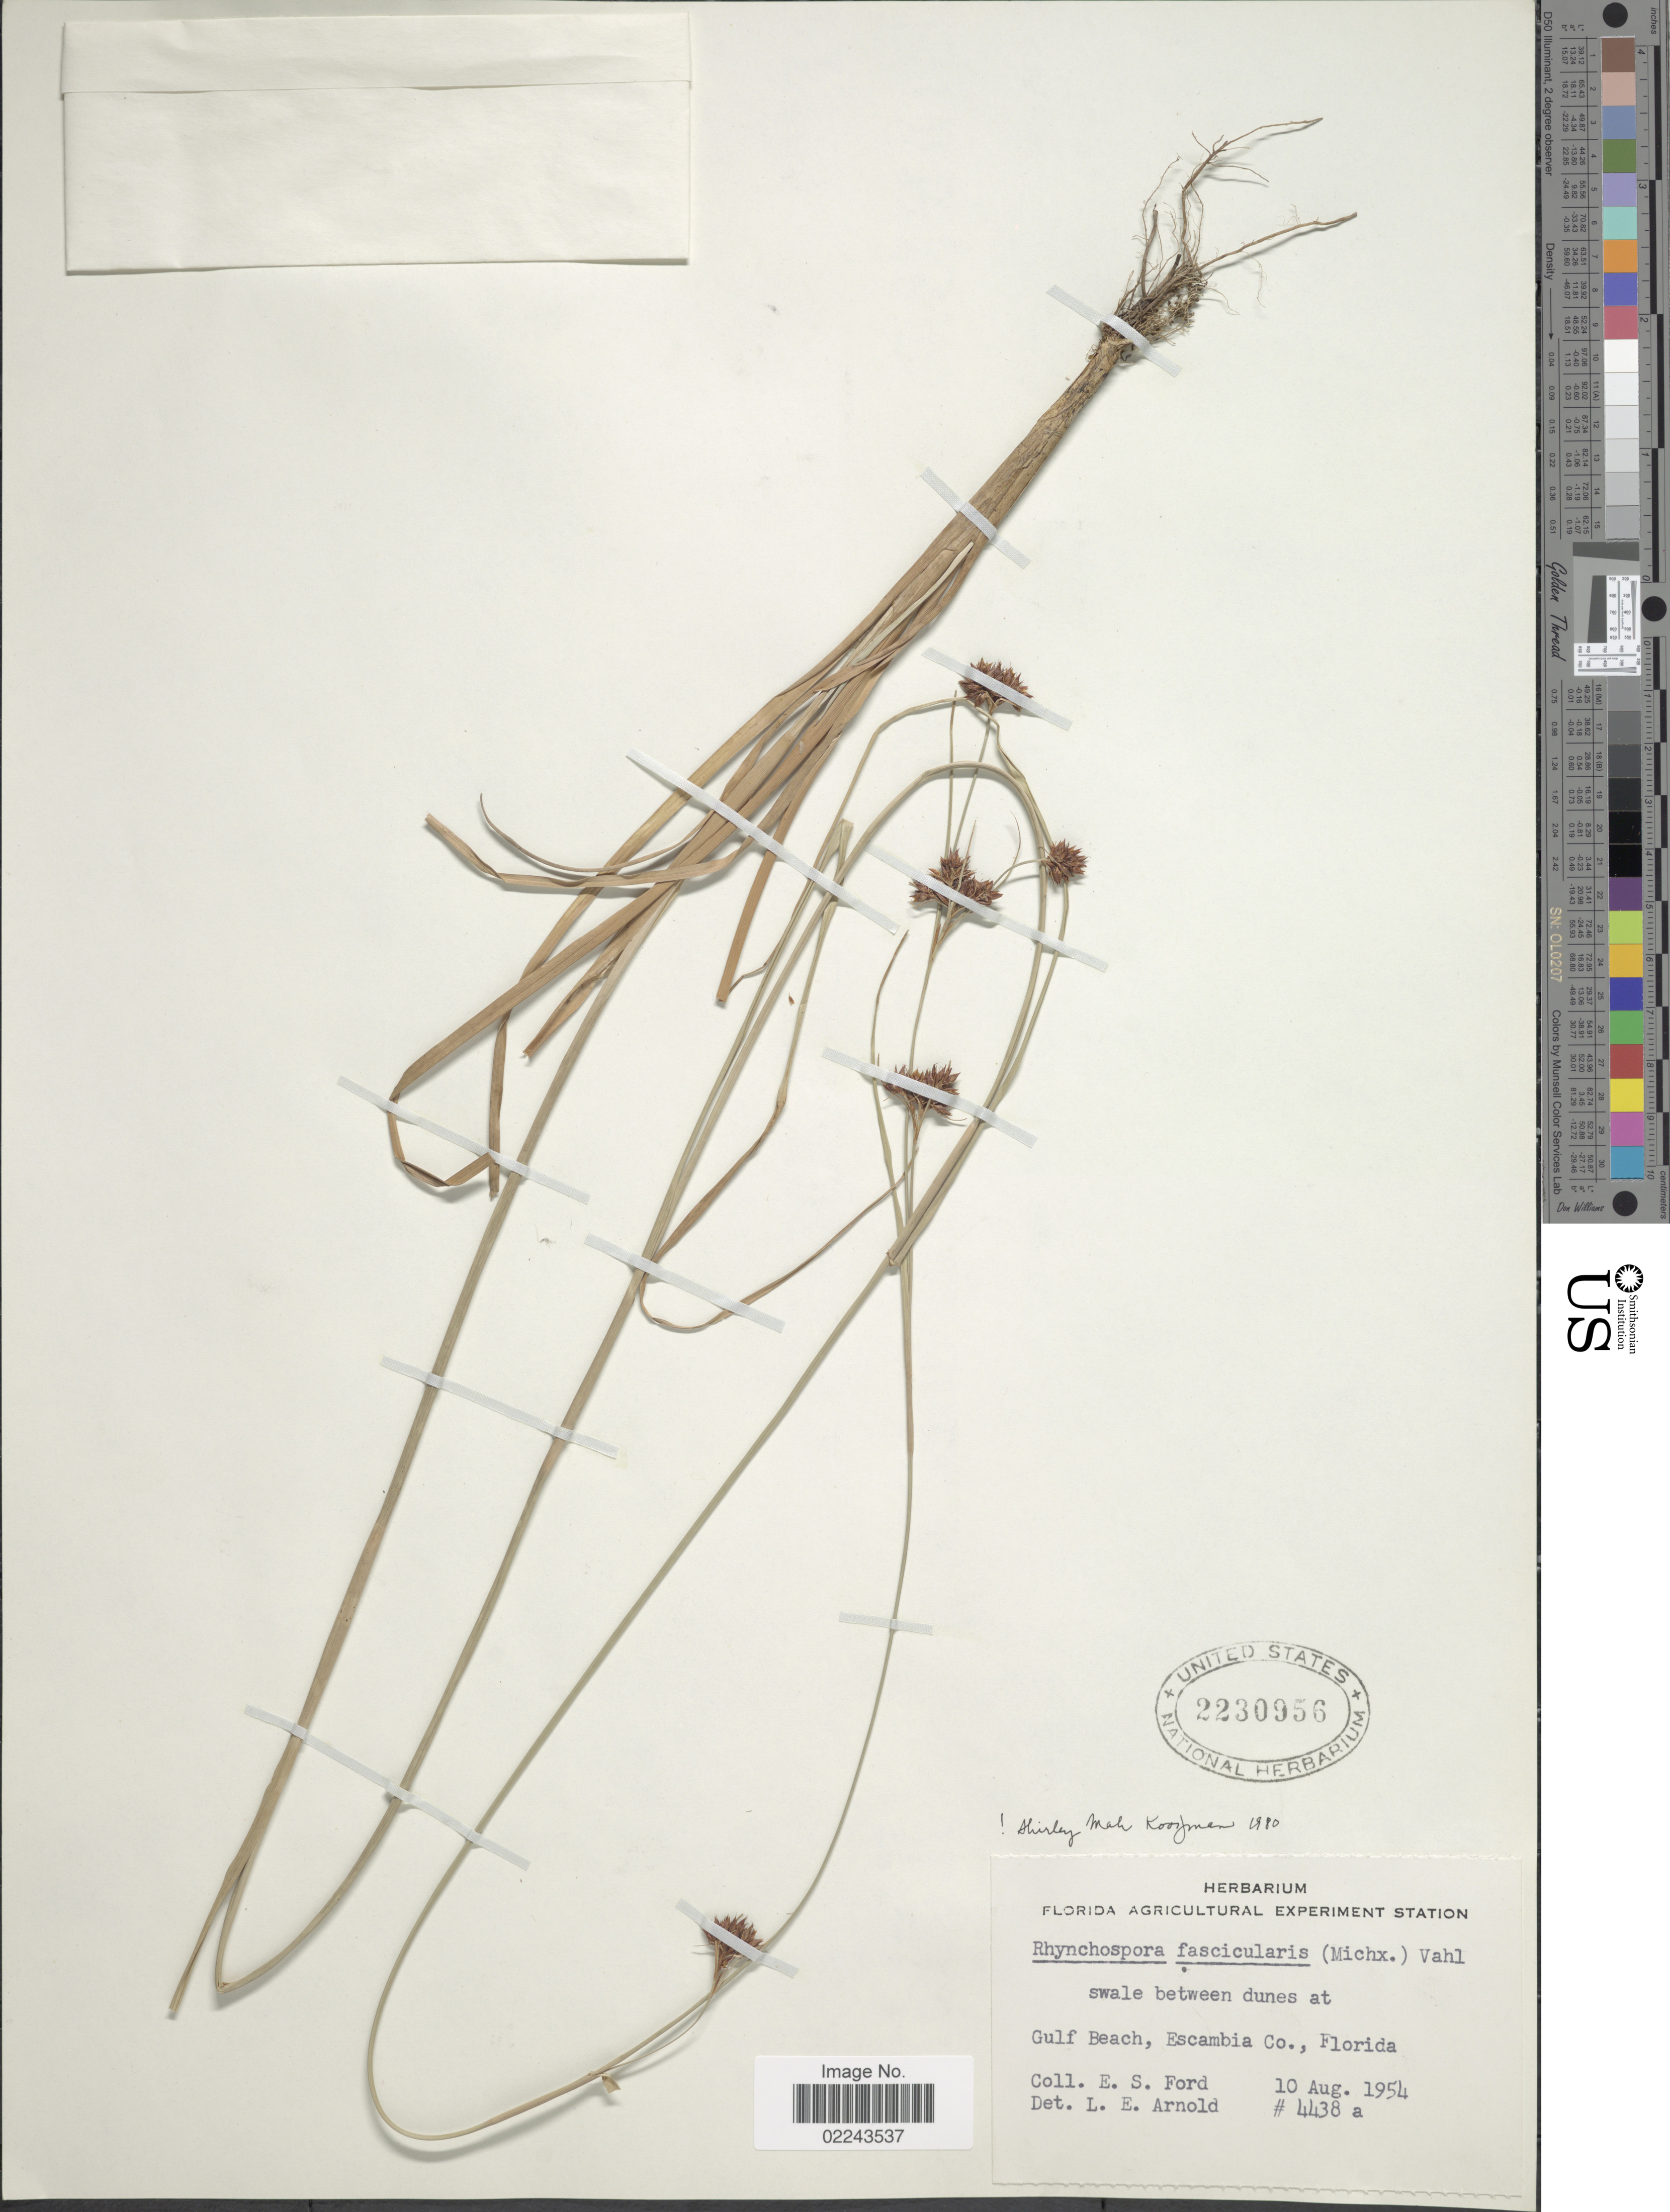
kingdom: Plantae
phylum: Tracheophyta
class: Liliopsida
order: Poales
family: Cyperaceae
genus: Rhynchospora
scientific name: Rhynchospora fascicularis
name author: (Michx.) Vahl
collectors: E. Ford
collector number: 4438a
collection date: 1954-08-10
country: United States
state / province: Florida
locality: Gulb Beach, Escambia Co.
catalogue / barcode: US 2230956